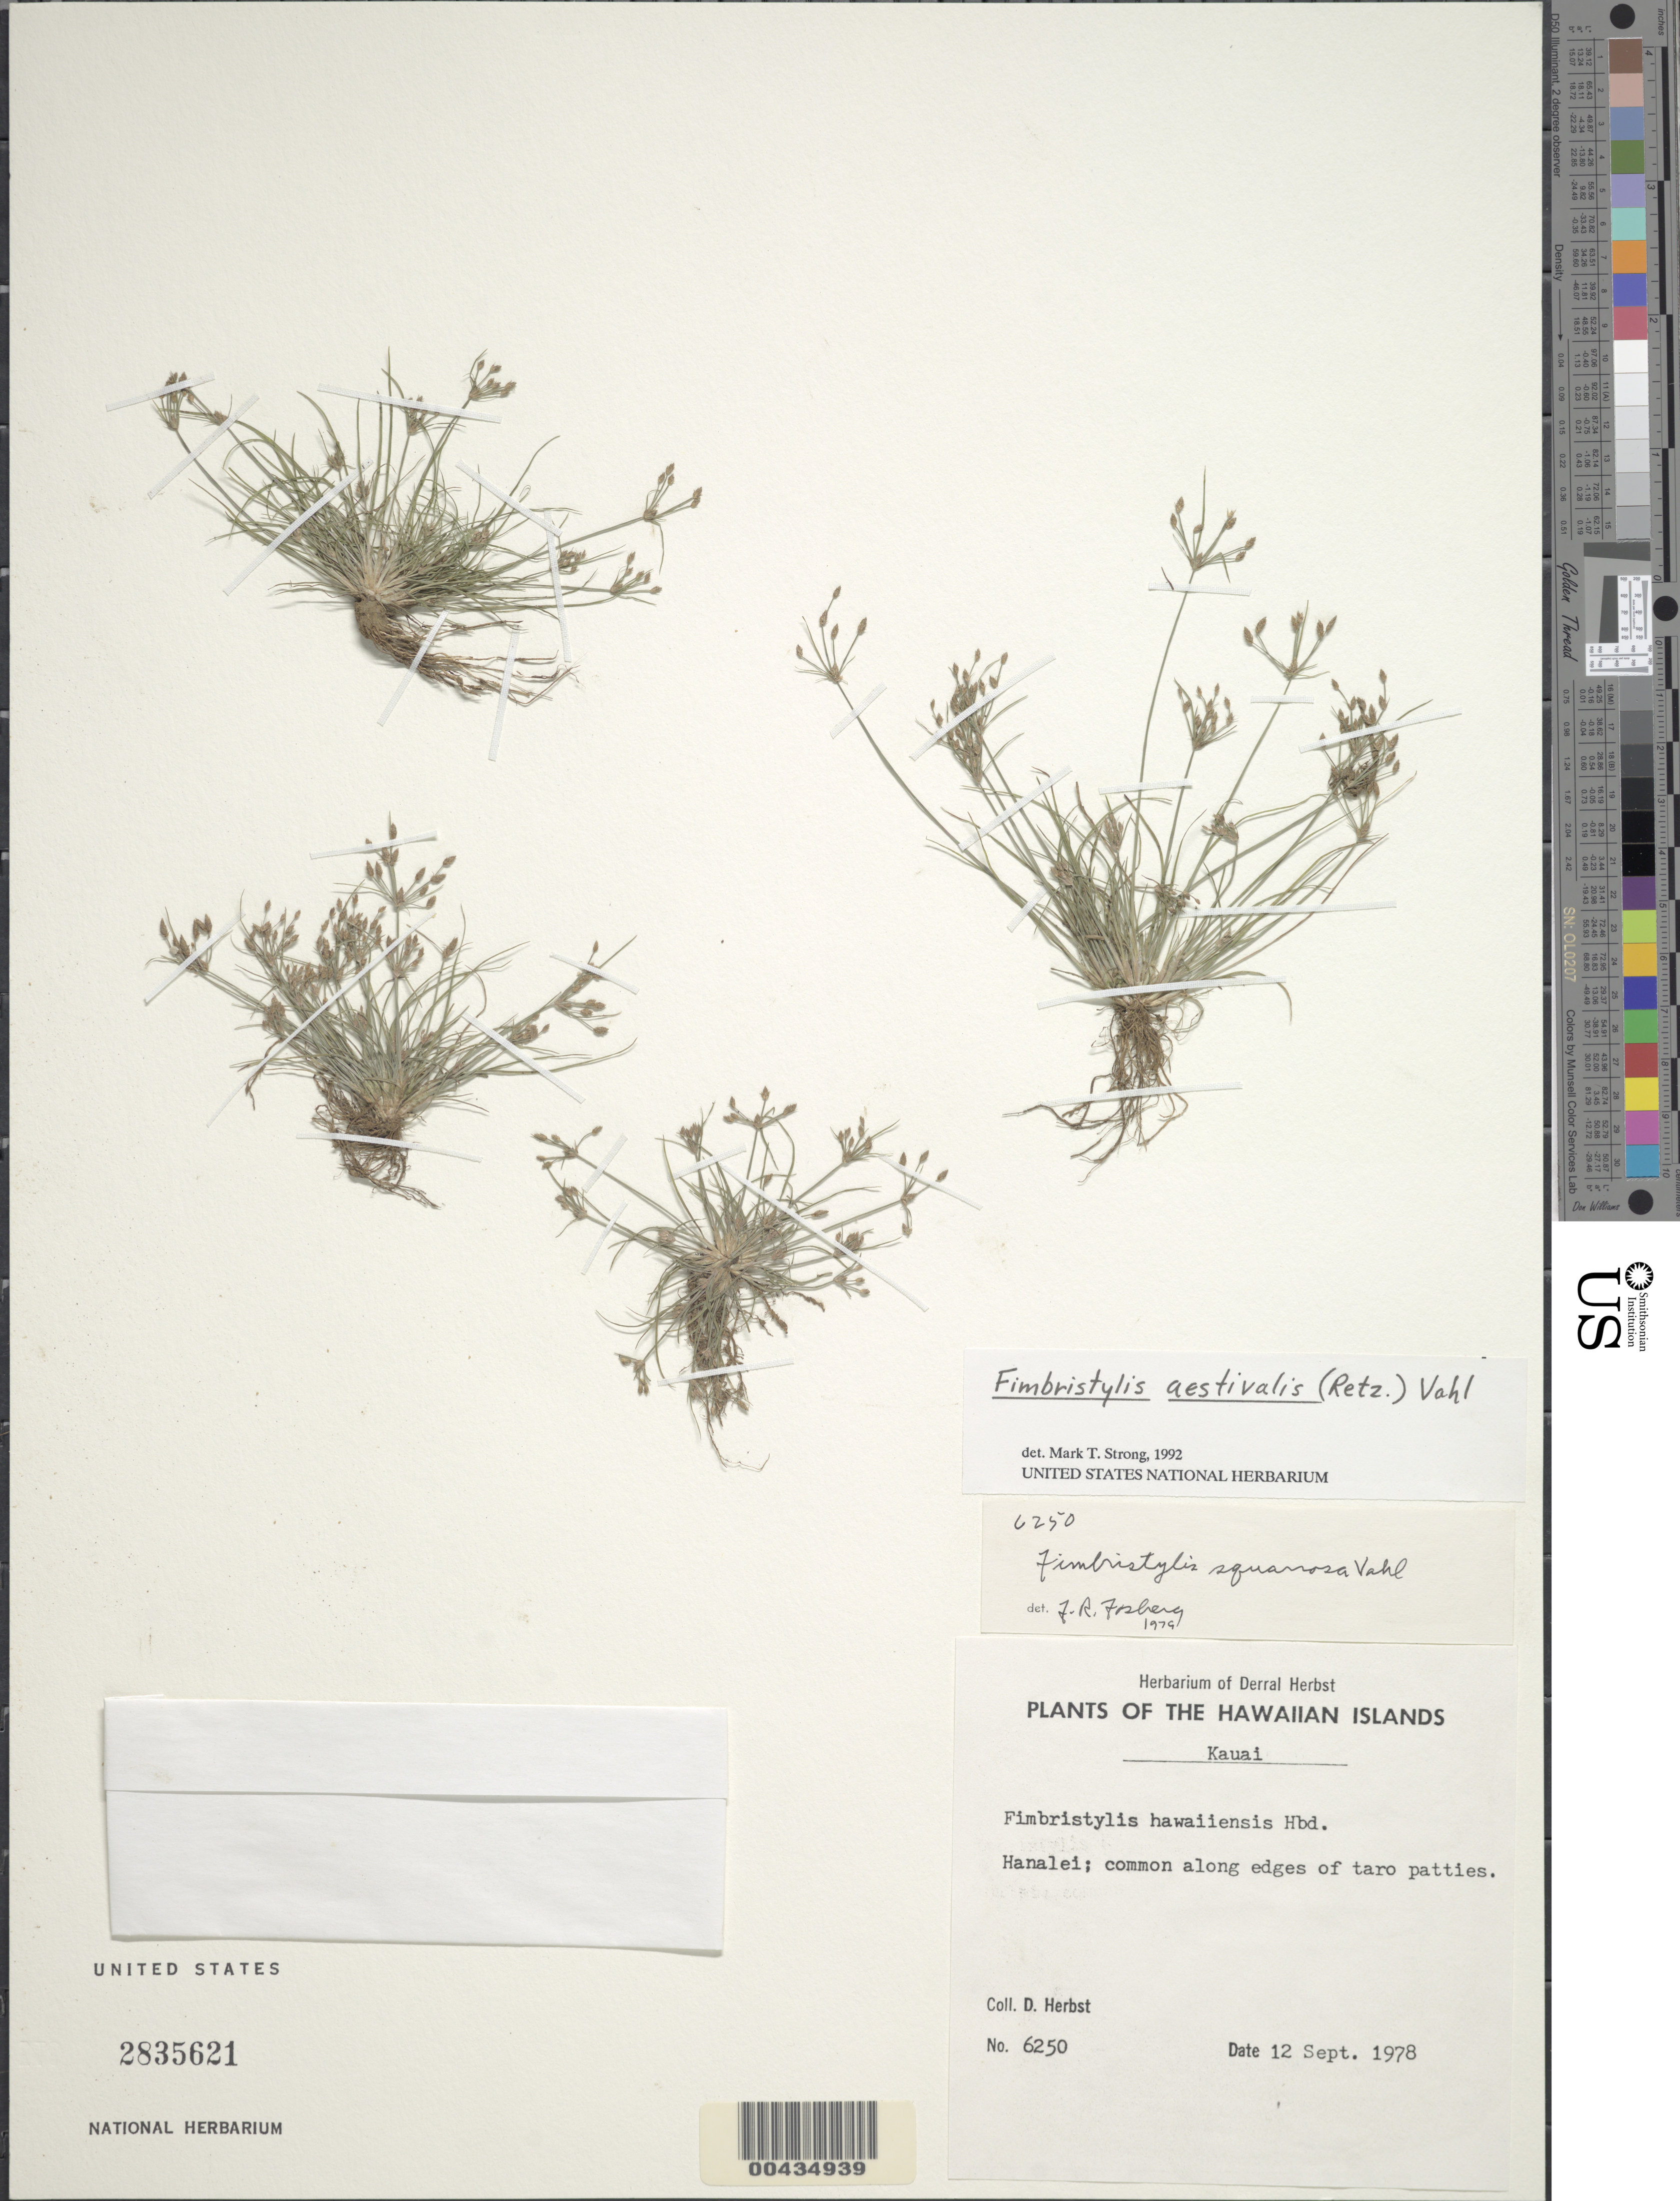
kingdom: Plantae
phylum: Tracheophyta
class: Liliopsida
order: Poales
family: Cyperaceae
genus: Fimbristylis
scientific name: Fimbristylis aestivalis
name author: (Retz.) Vahl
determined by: Strong, M. T., (US), Smithsonian Institution - National Museum of Natural History (UNITED STATES)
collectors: D. R. Herbst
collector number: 6250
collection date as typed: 12 Sep 1978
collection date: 1978-09-12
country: United States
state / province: Hawaii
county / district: Kauai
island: Kaua'i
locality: Hanalei, Kauai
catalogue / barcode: US 2835621